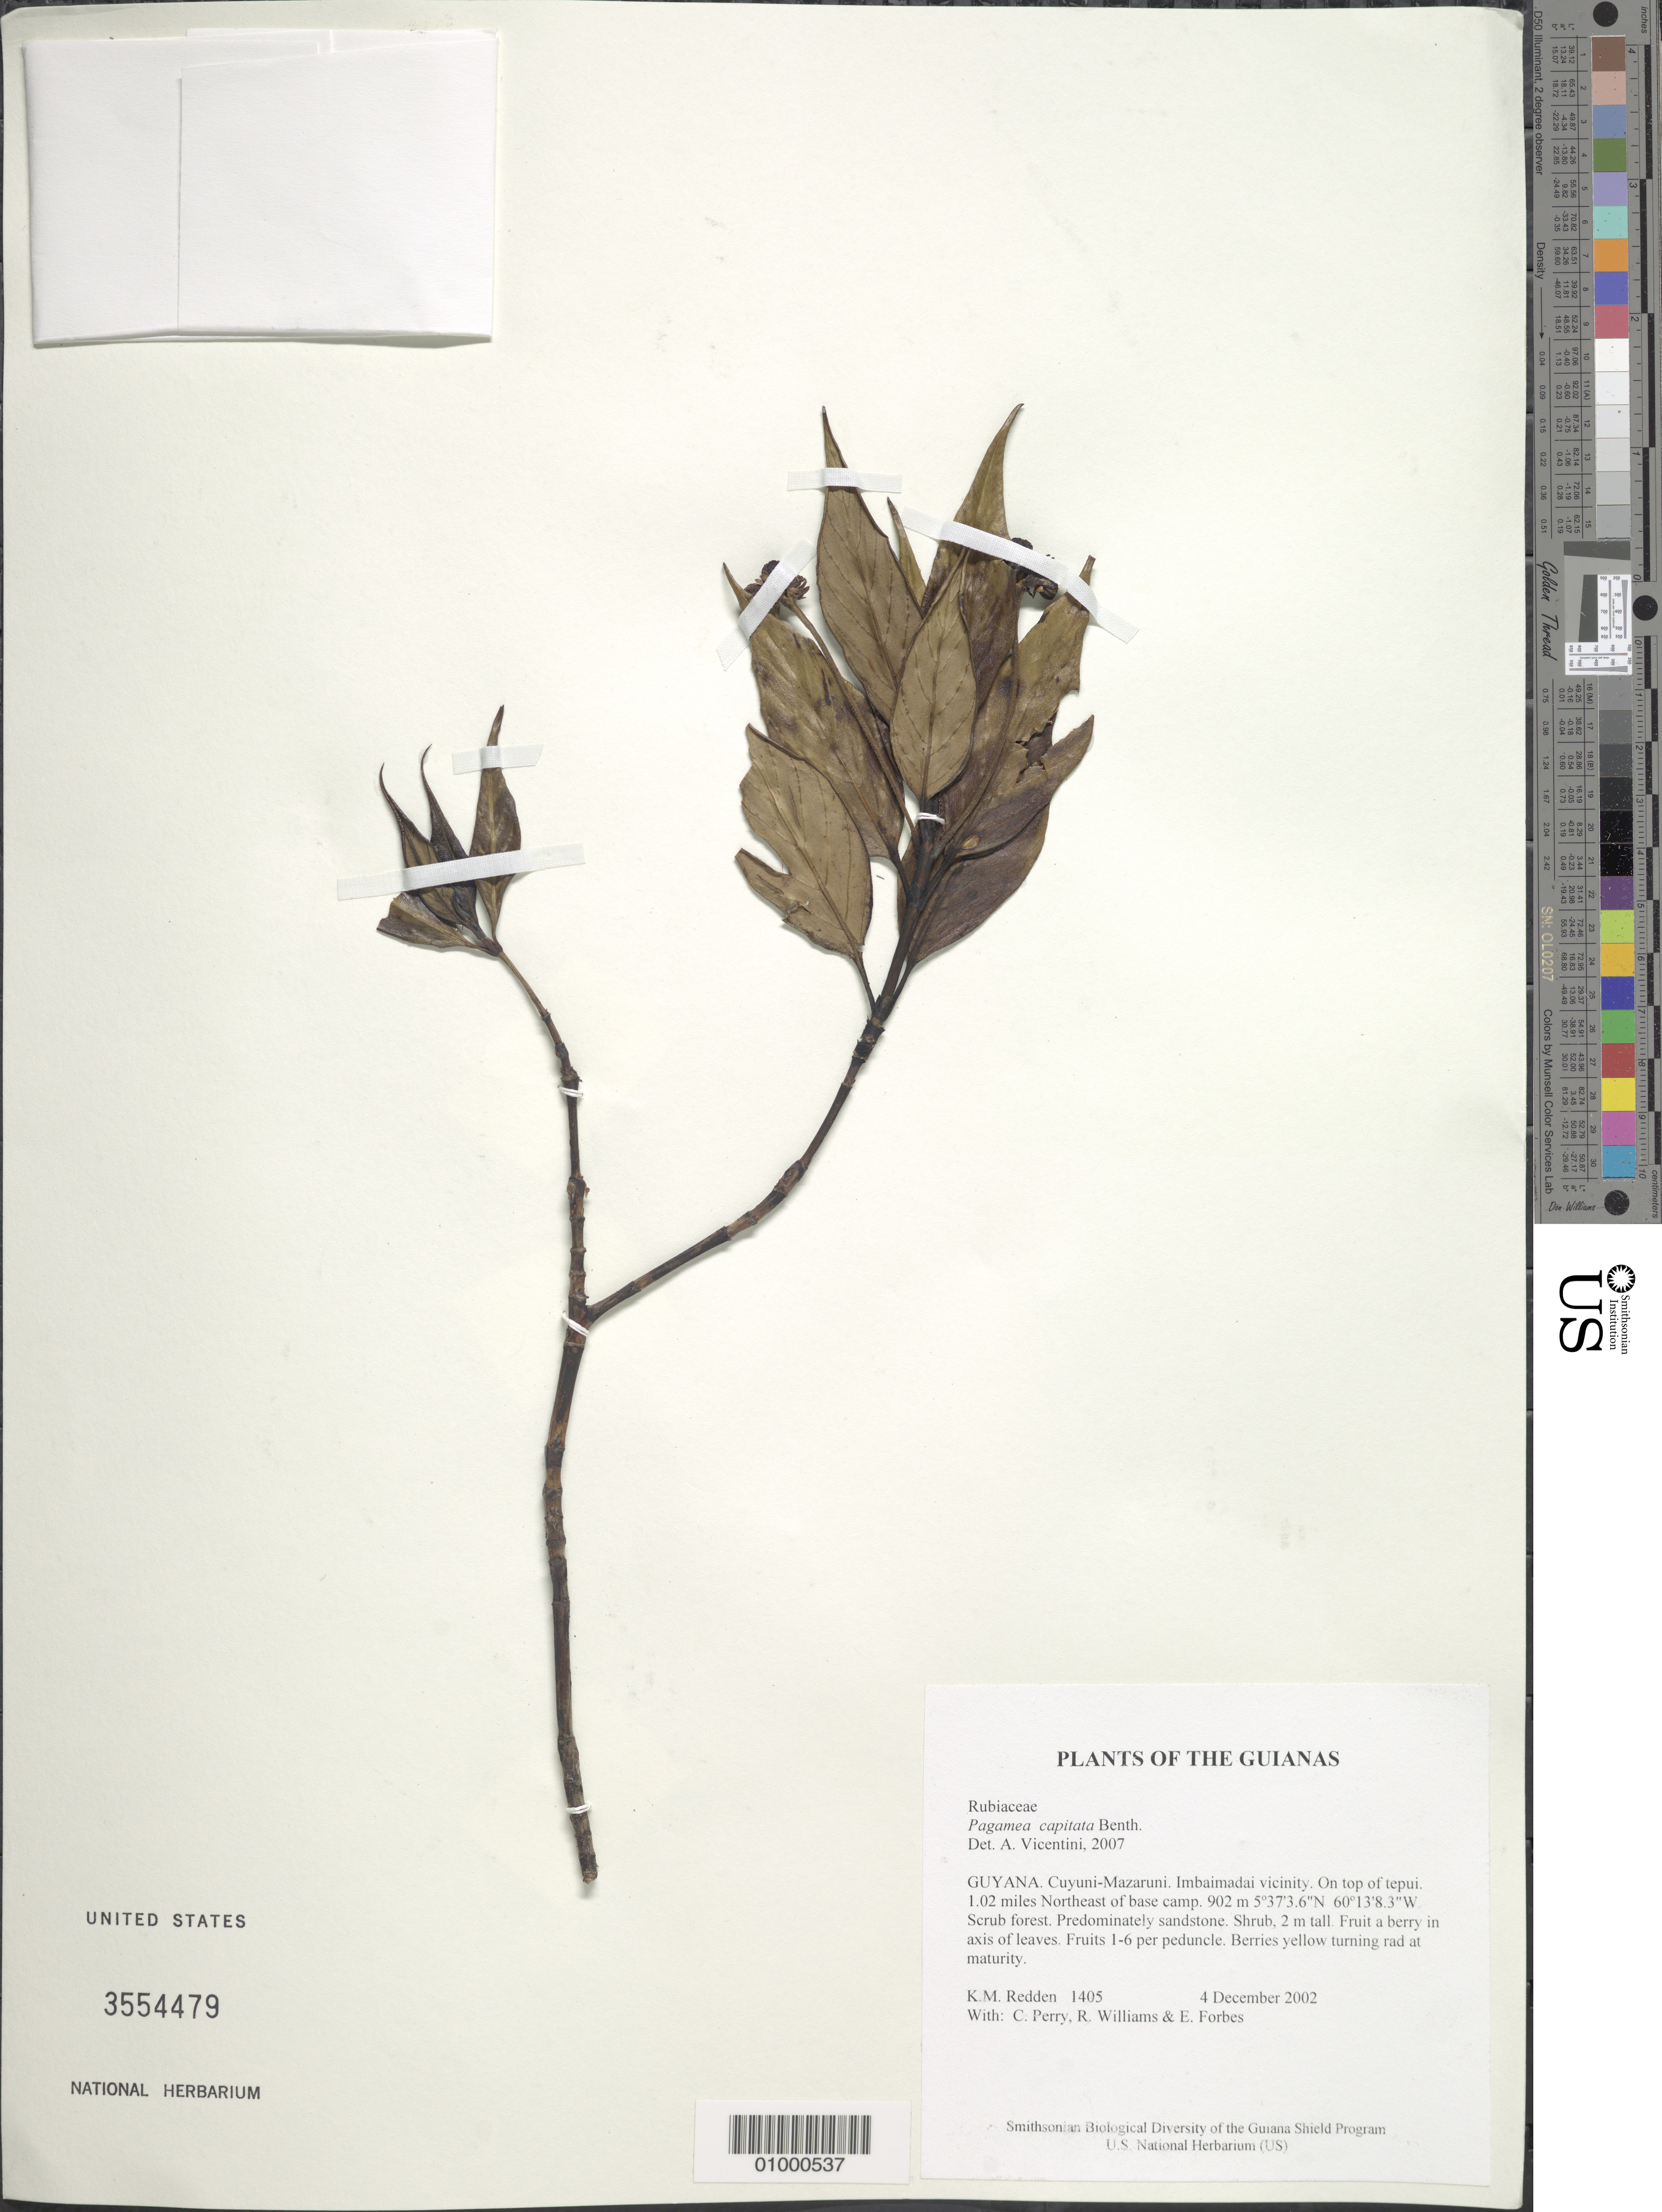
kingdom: Plantae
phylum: Tracheophyta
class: Magnoliopsida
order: Gentianales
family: Rubiaceae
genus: Pagamea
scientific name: Pagamea capitata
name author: Benth.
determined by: Vicentini, A.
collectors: K. M. Redden, C. Perry, R. Williams & E. Forbes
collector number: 1405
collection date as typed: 4 December 2002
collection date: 2002-12-04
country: Guyana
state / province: Cuyuni-Mazaruni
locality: Imbaimadai vicinity. On top of tepui. 1.02 miles Northeast of base camp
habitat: Scrub forest. Predominately sandstone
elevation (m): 902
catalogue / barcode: US 3554479